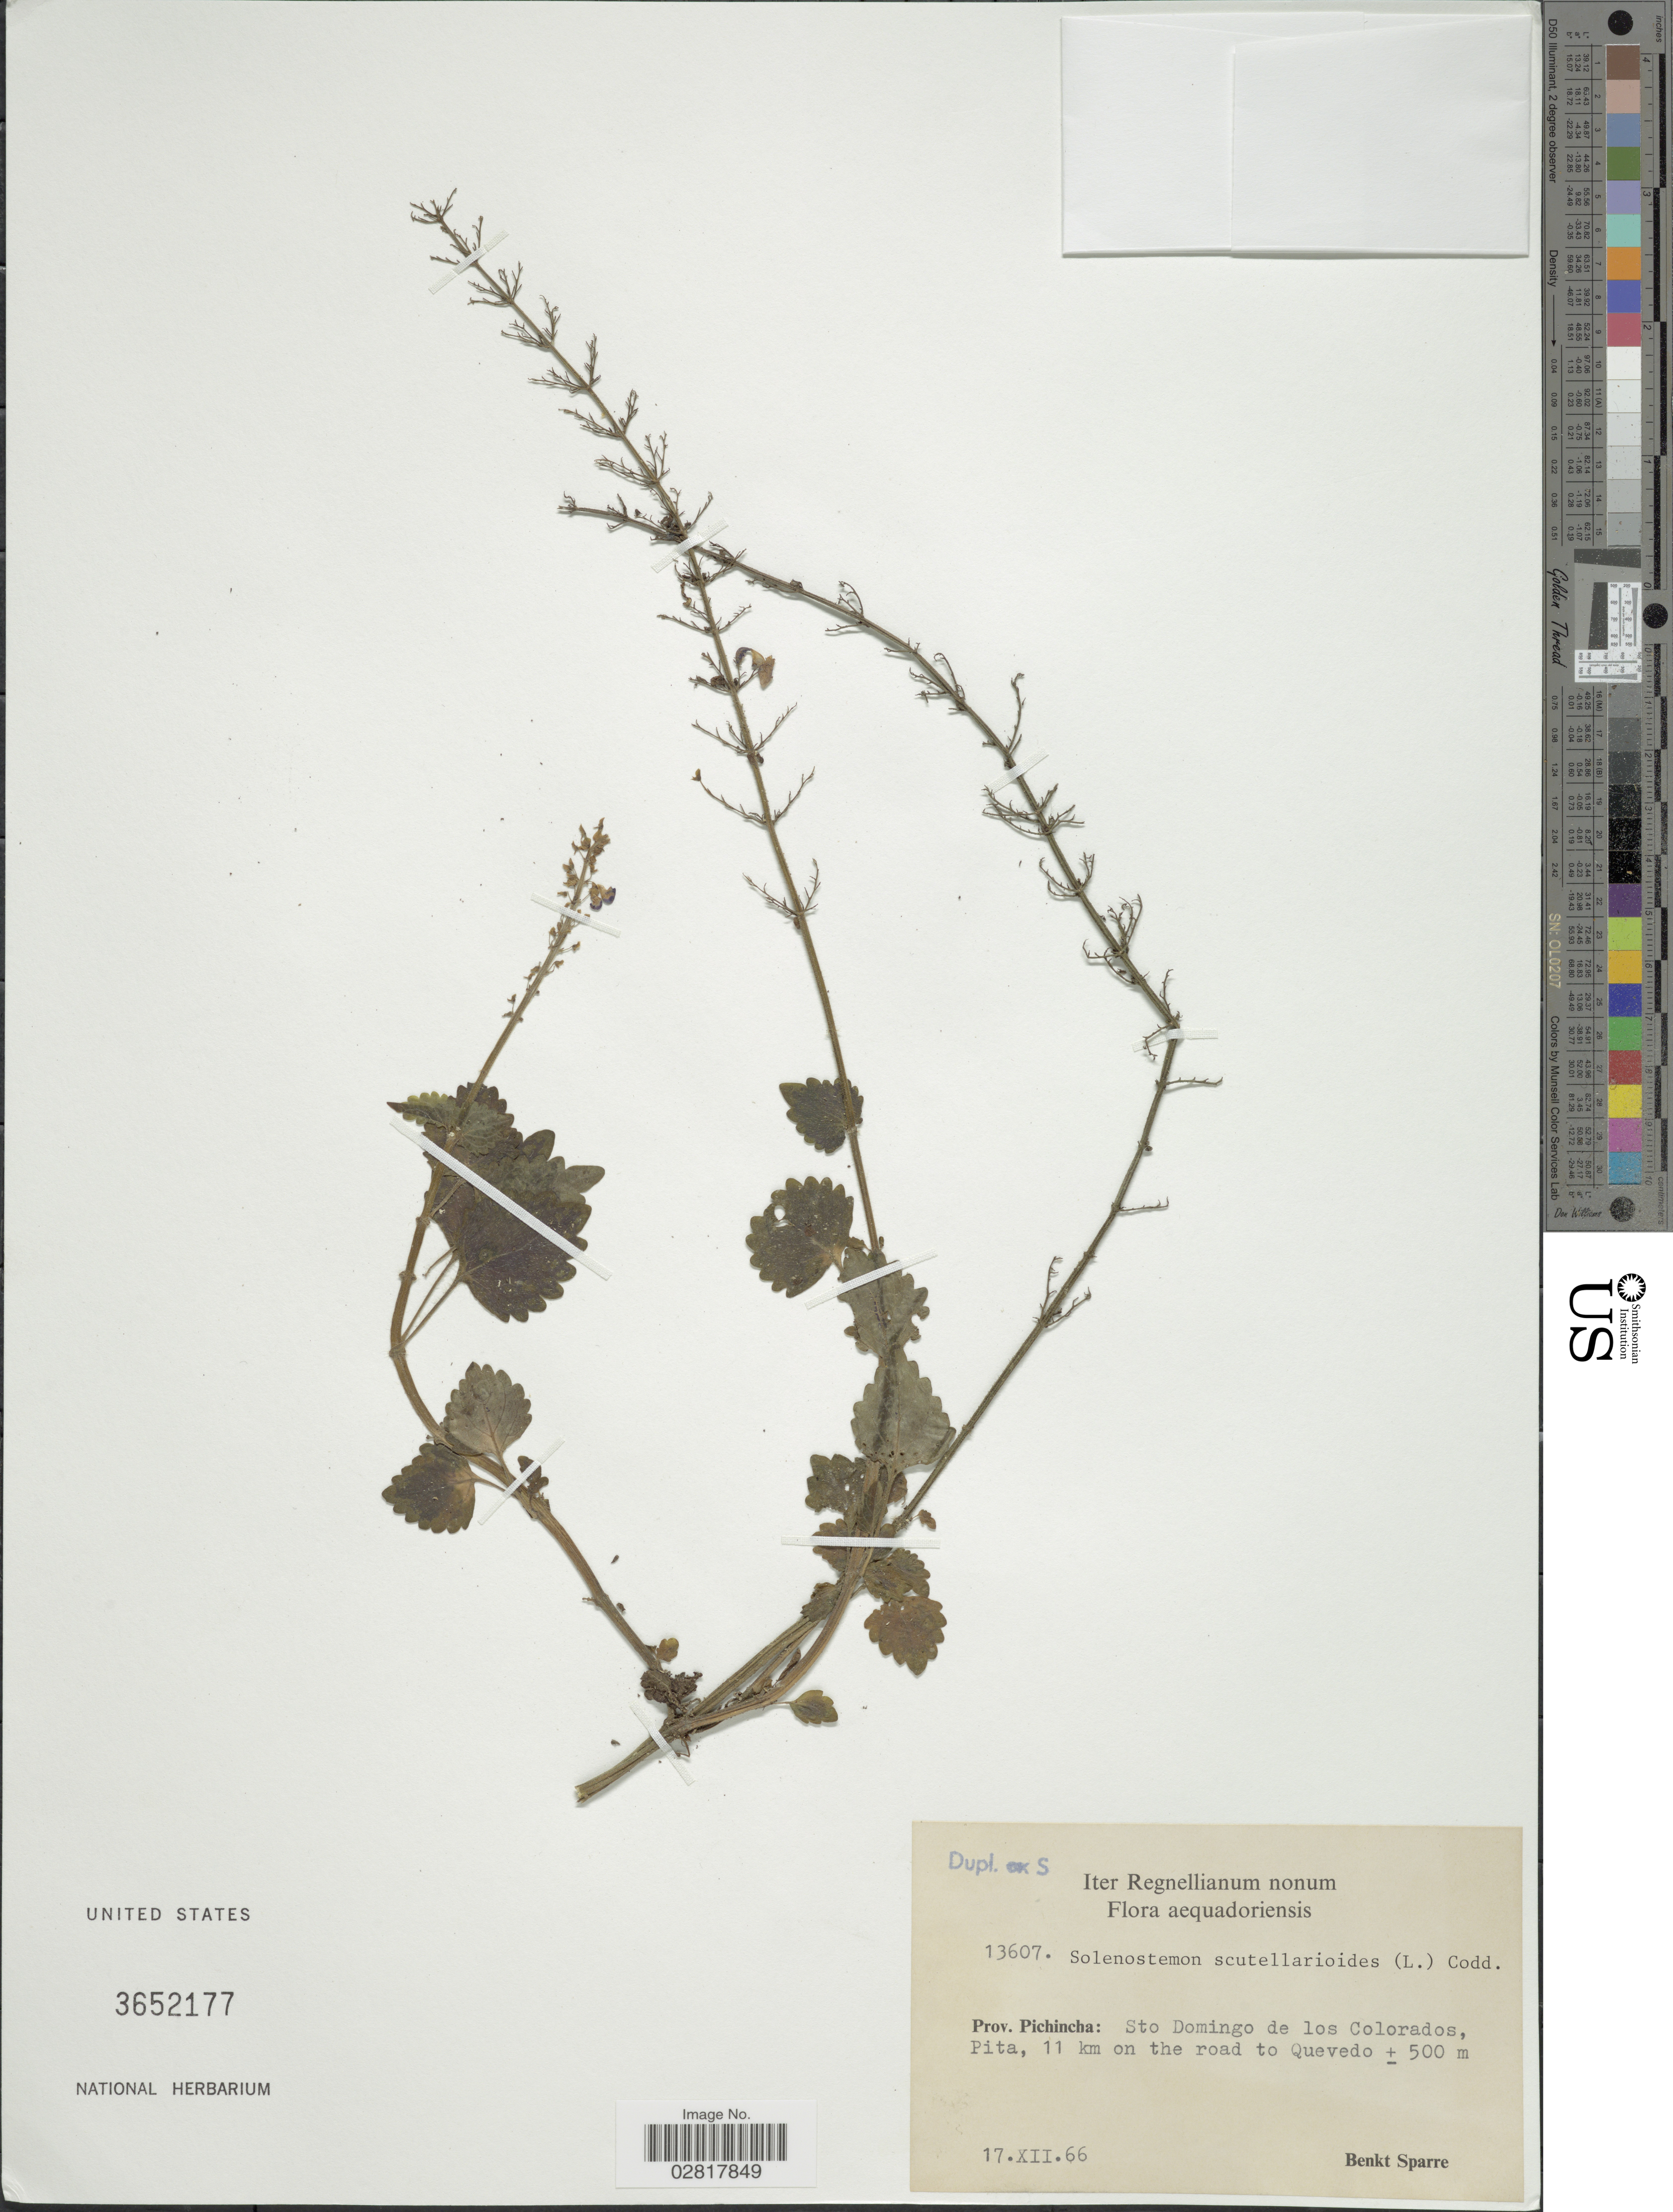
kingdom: Plantae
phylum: Tracheophyta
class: Magnoliopsida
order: Lamiales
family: Lamiaceae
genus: Plectranthus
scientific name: Plectranthus scutellarioides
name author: (L.) R. Br.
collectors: B. Sparre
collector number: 13607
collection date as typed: Transcribed d/m/y: 17/12/66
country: Ecuador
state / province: Pichincha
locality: Aequadoriensis. Sto Domingo de los Colorados, Pita, 11 km on the road to Quevedo.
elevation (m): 500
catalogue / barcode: US 3652177